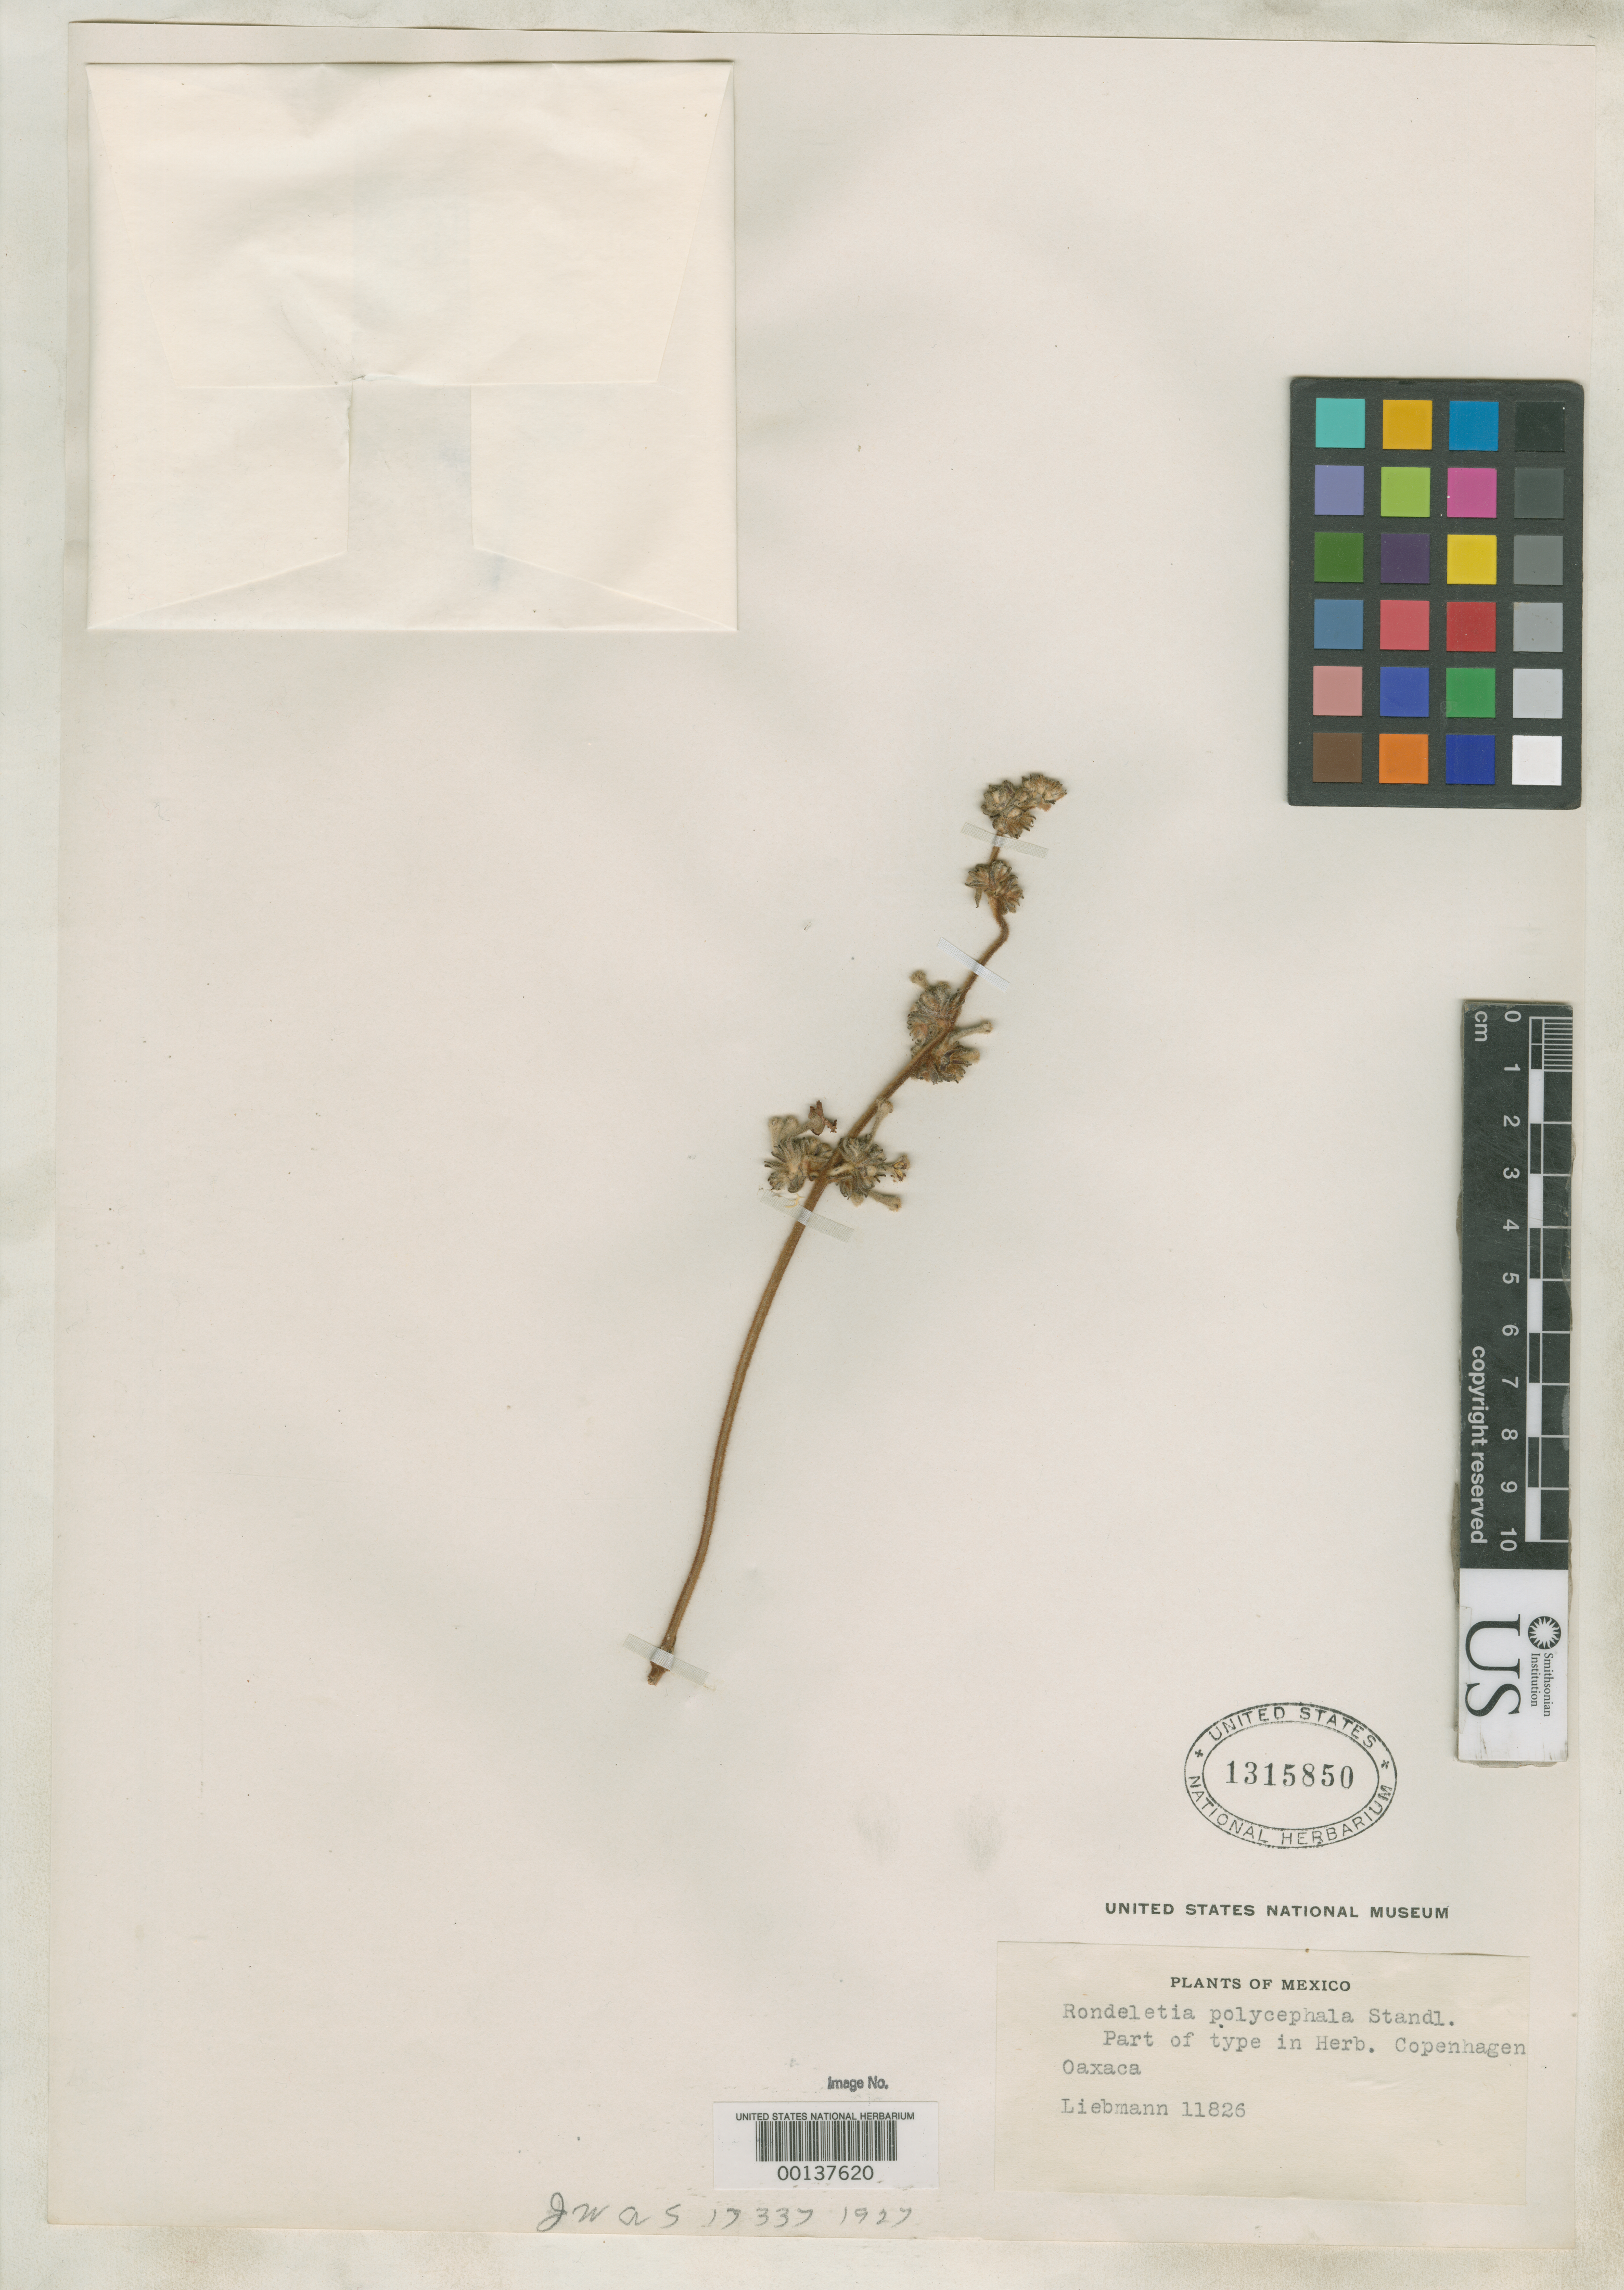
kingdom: Plantae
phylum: Tracheophyta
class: Magnoliopsida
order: Gentianales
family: Rubiaceae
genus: Rondeletia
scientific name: Rondeletia polycephala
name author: Standl.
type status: Type Fragment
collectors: F. M. Liebmann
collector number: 11826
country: Mexico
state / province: Oaxaca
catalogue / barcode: US 1315850